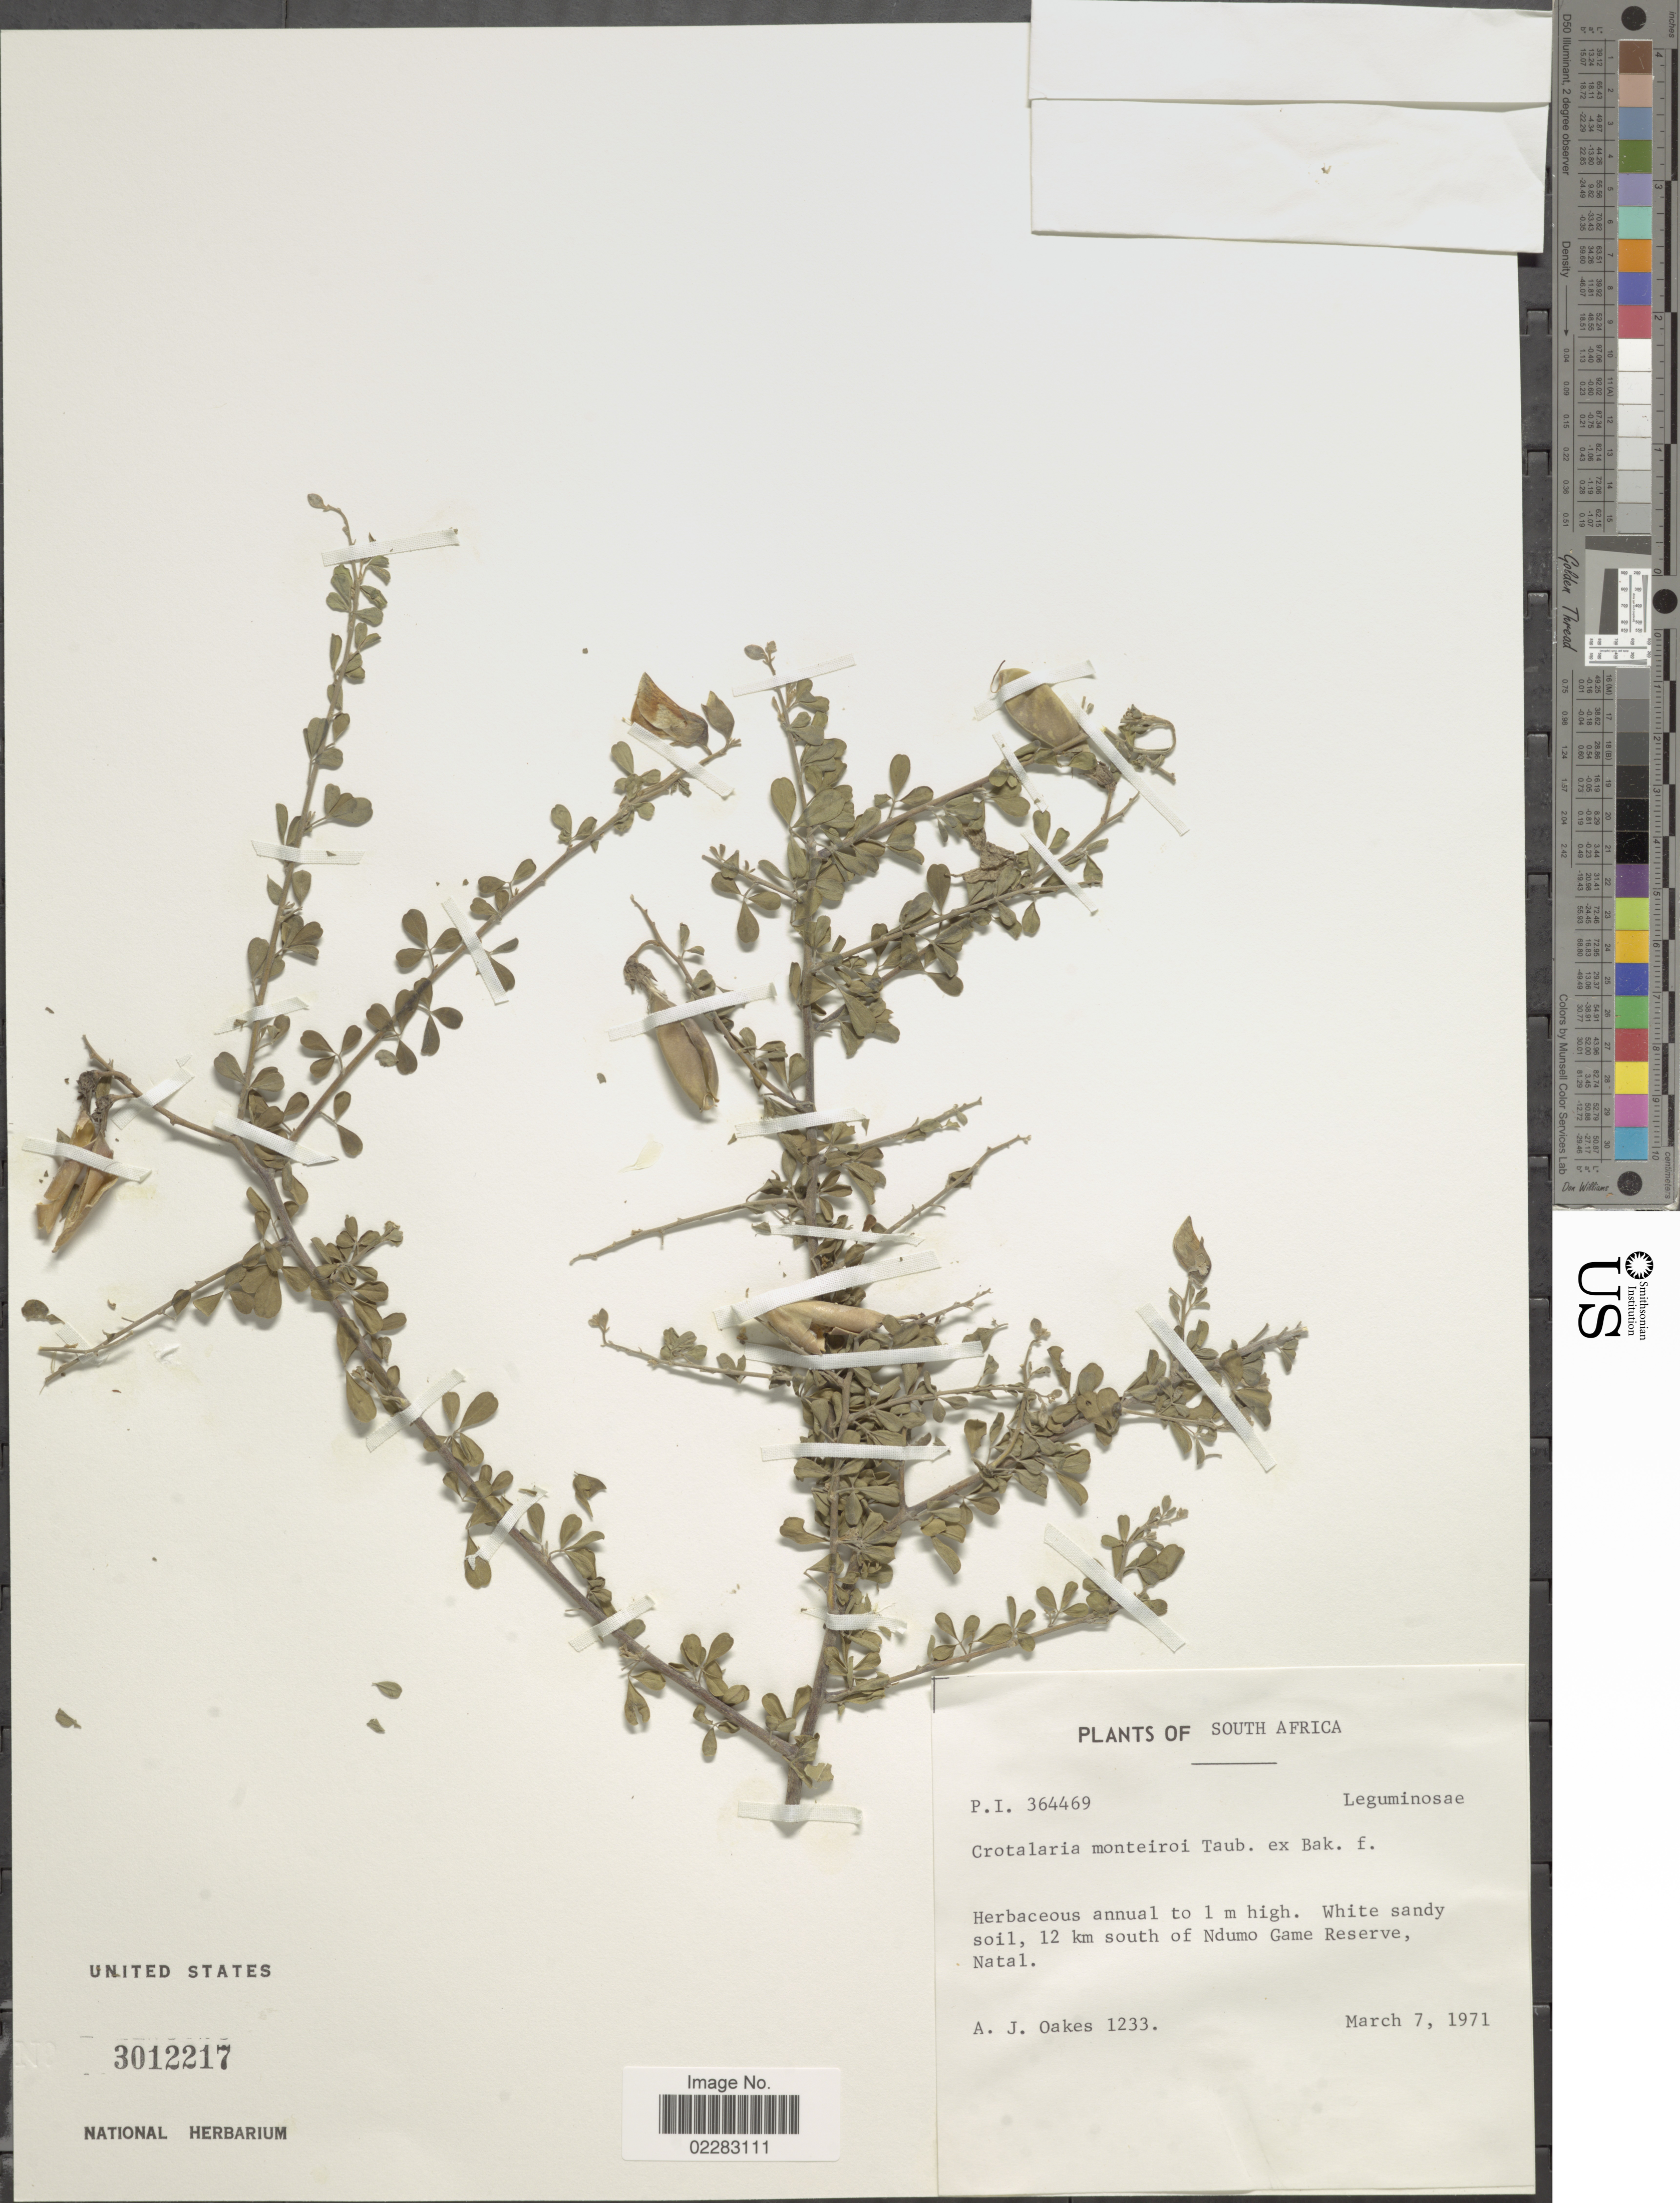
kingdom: Plantae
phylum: Tracheophyta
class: Magnoliopsida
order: Fabales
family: Fabaceae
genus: Crotalaria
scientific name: Crotalaria monteiroi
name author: Baker f.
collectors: A. Oakes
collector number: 1233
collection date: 1971-03-07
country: South Africa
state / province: KwaZulu-Natal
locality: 12 km south of Ndumo Game Reserve, Natal.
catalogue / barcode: US 3012217